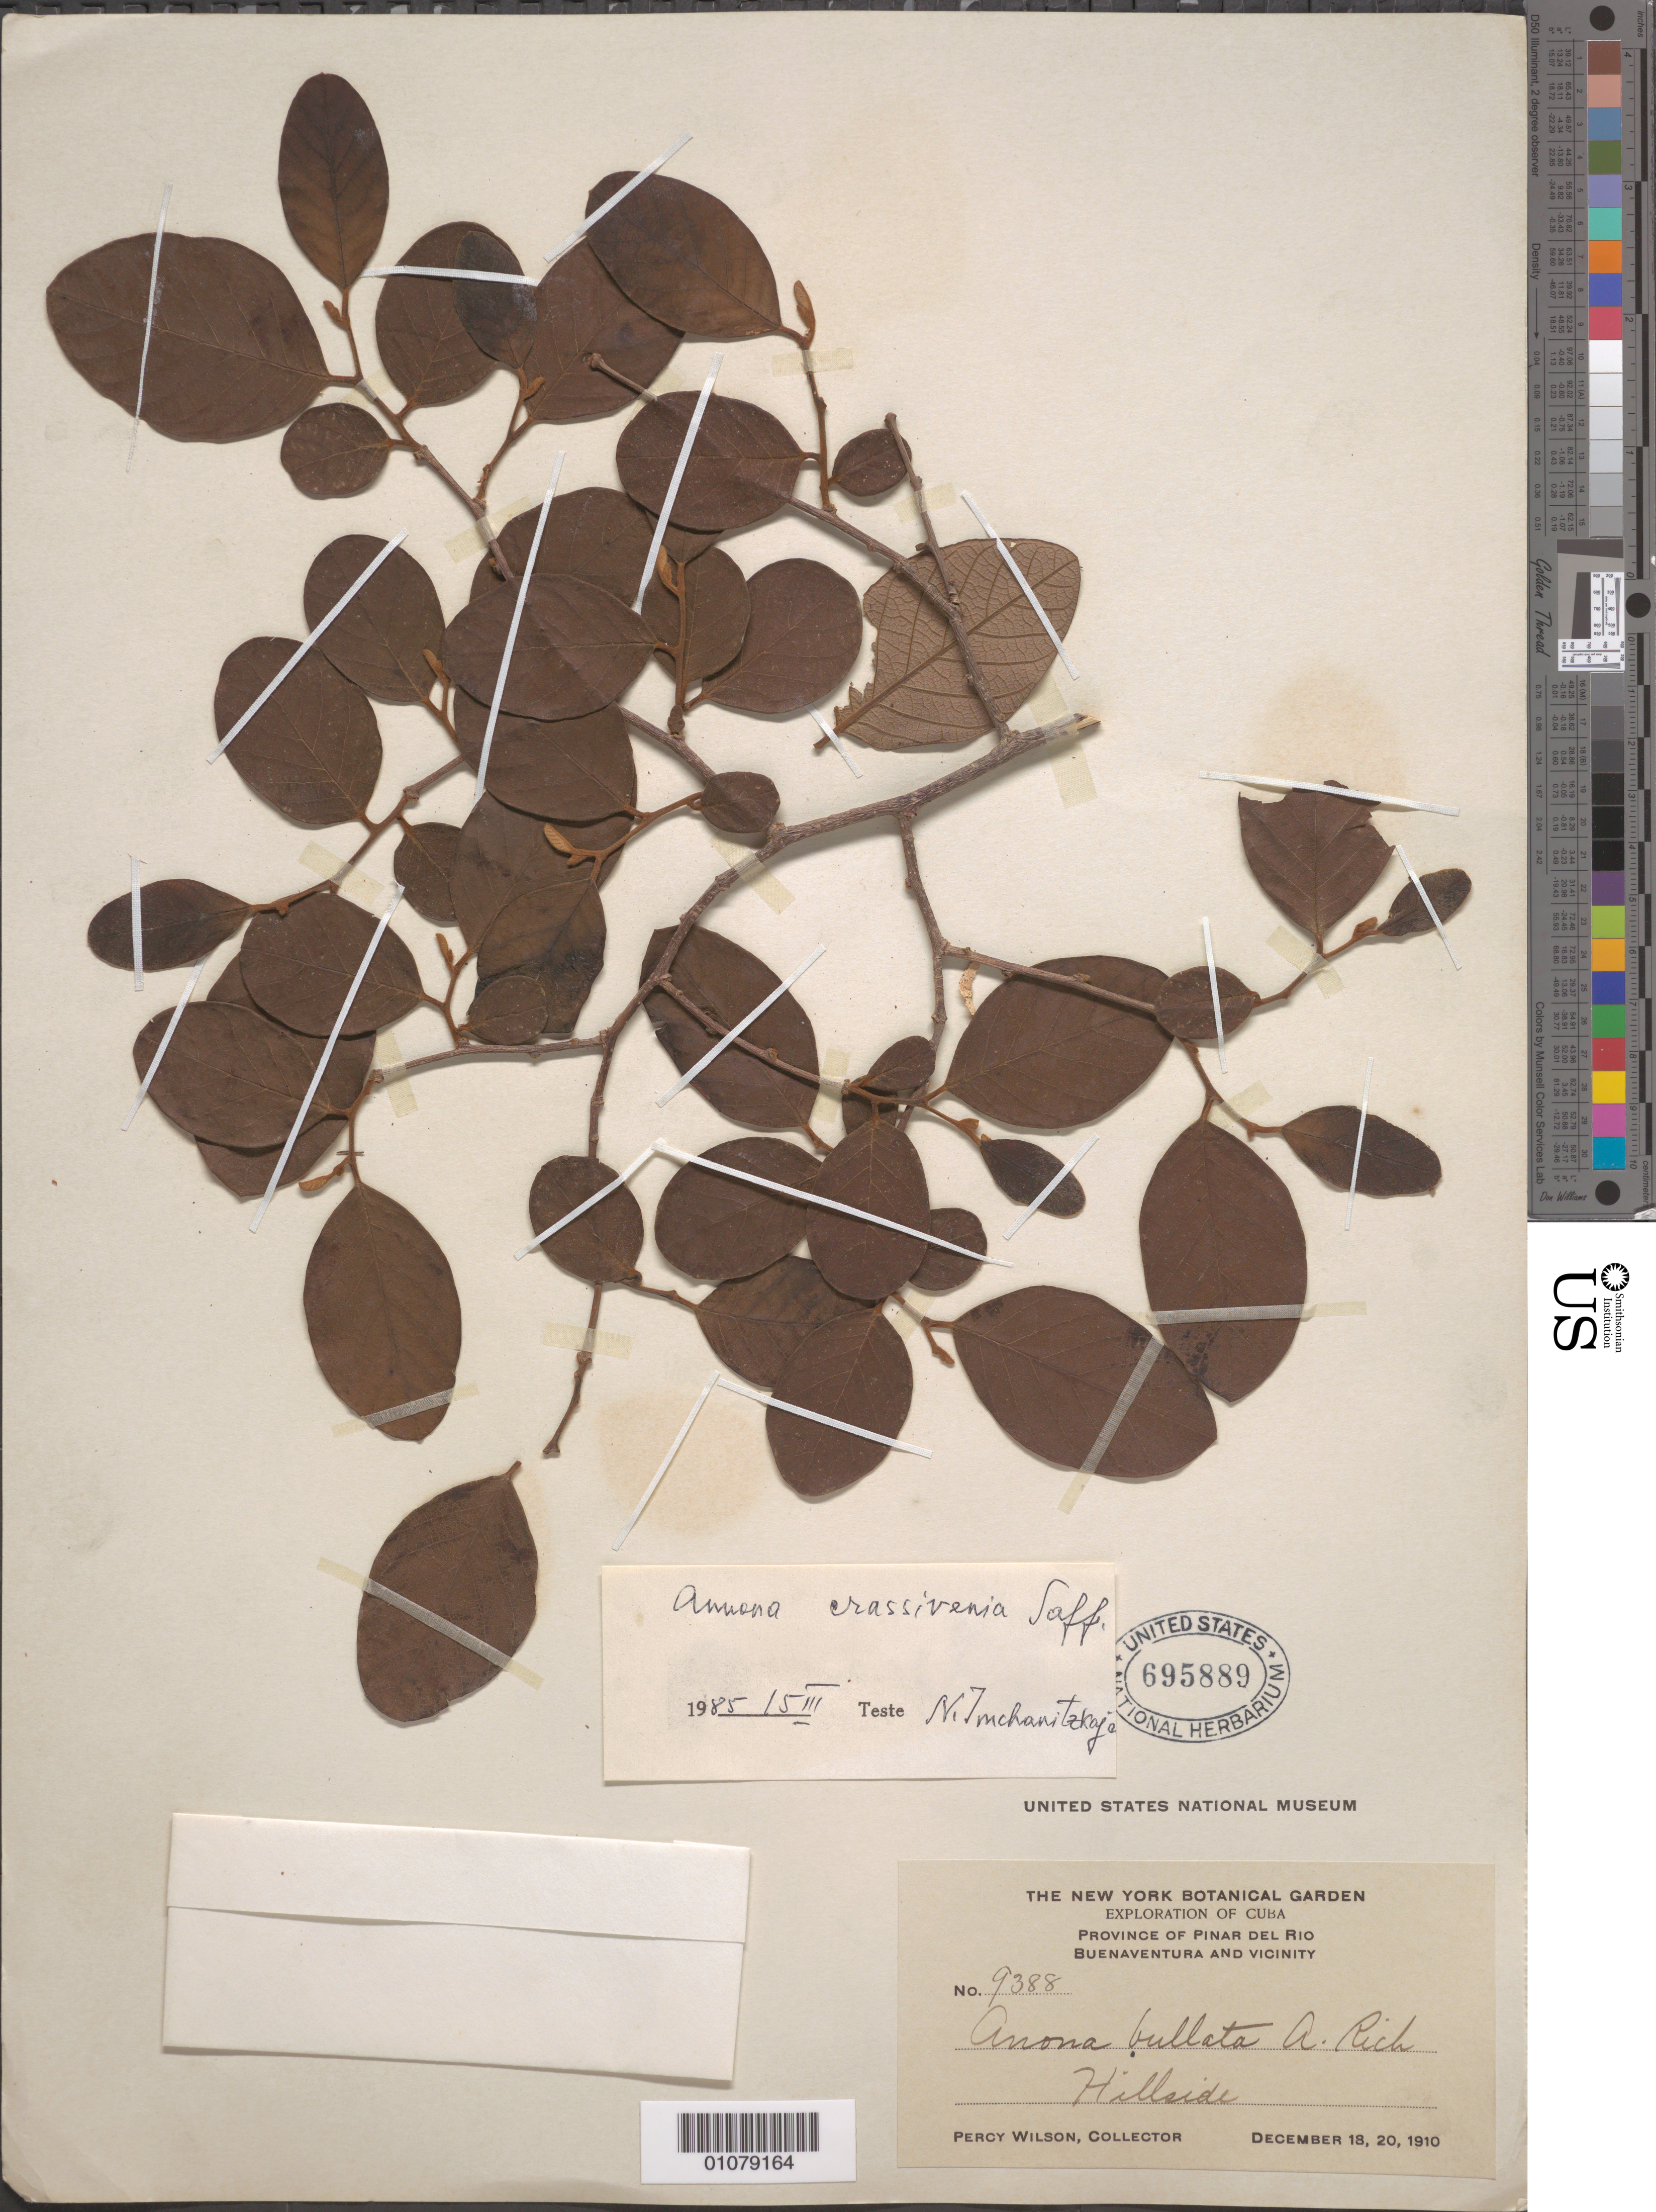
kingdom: Plantae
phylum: Tracheophyta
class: Magnoliopsida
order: Magnoliales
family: Annonaceae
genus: Annona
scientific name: Annona crassivenia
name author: Saff.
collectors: P. Wilson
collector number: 9388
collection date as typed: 18 Dec 1910 and 20 Dec 1910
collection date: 1910-12-18,1910-12-20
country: Cuba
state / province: Pinar del Rio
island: Cuba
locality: Province of Pinar del Rio, Buenaventura and Vicinity Hillside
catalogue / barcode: US 695889